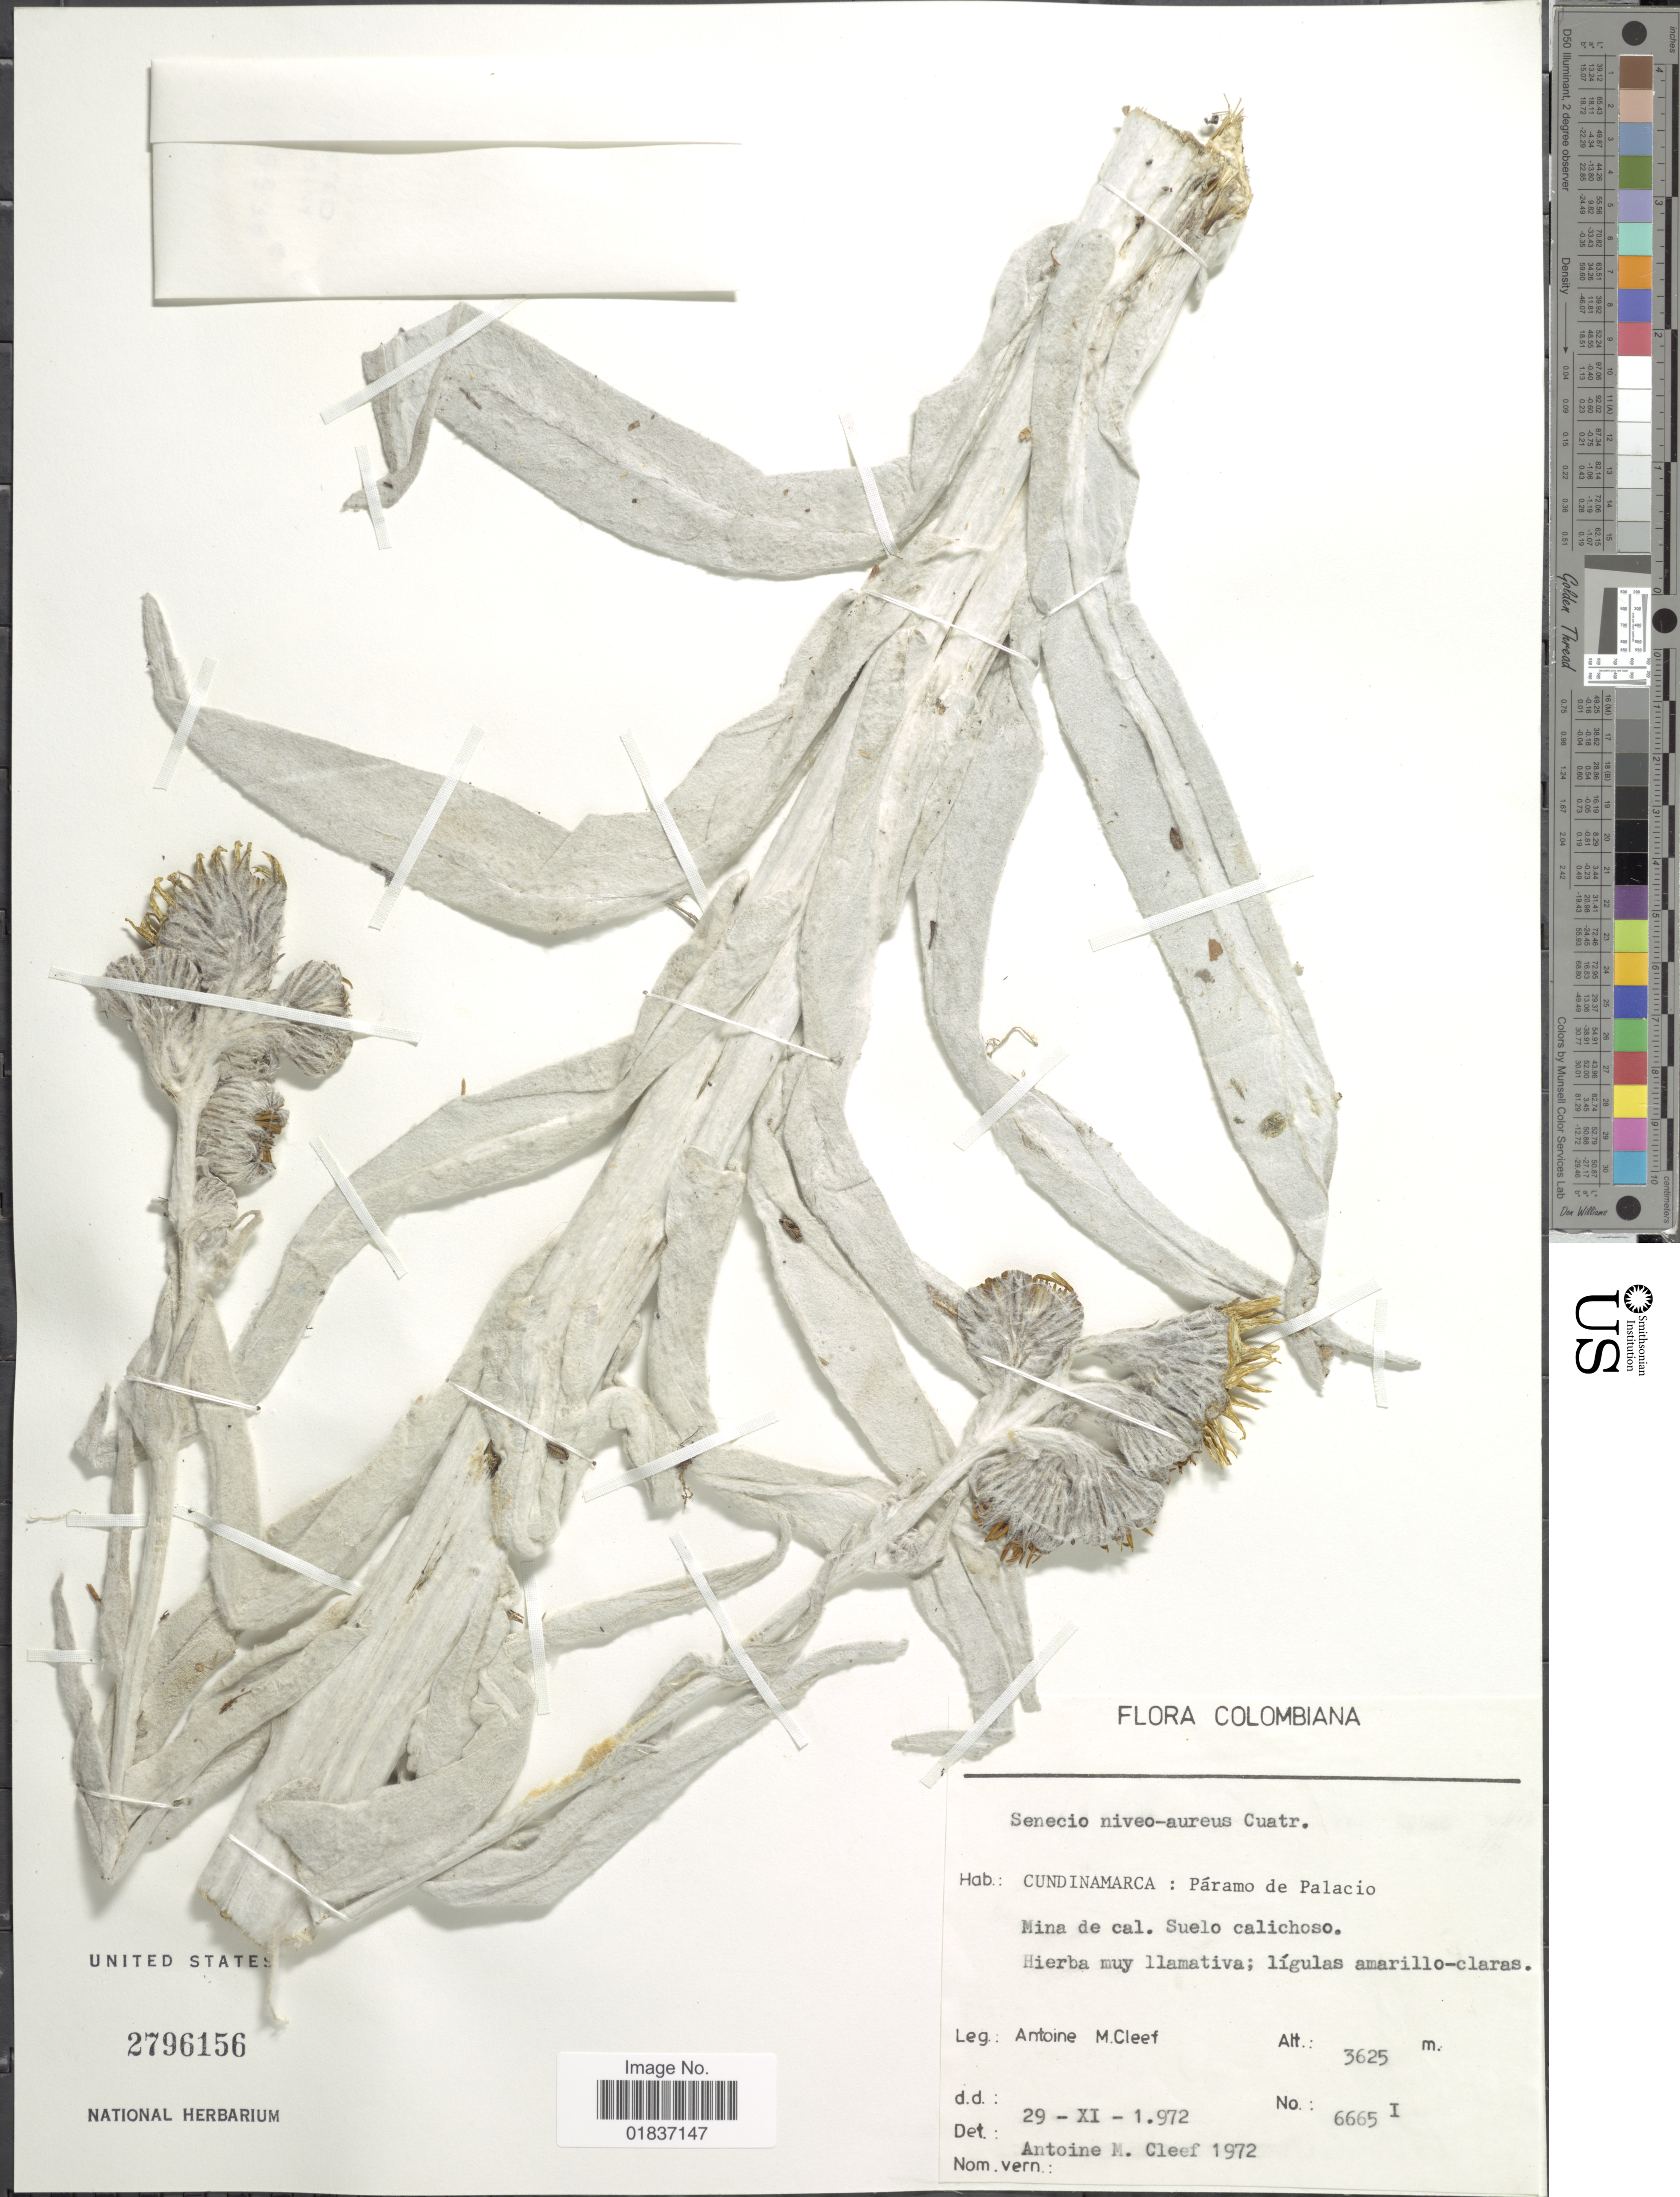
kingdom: Plantae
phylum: Tracheophyta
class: Magnoliopsida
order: Asterales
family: Asteraceae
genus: Senecio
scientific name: Senecio niveo-aureus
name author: Cuatrec.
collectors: A. M. Cleef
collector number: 6665I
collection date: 1972-11-29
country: Colombia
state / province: Cundinamarca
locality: Cundinamarca: Paramo de Palacio. Mina de Cal.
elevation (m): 3625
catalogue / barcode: US 2796156